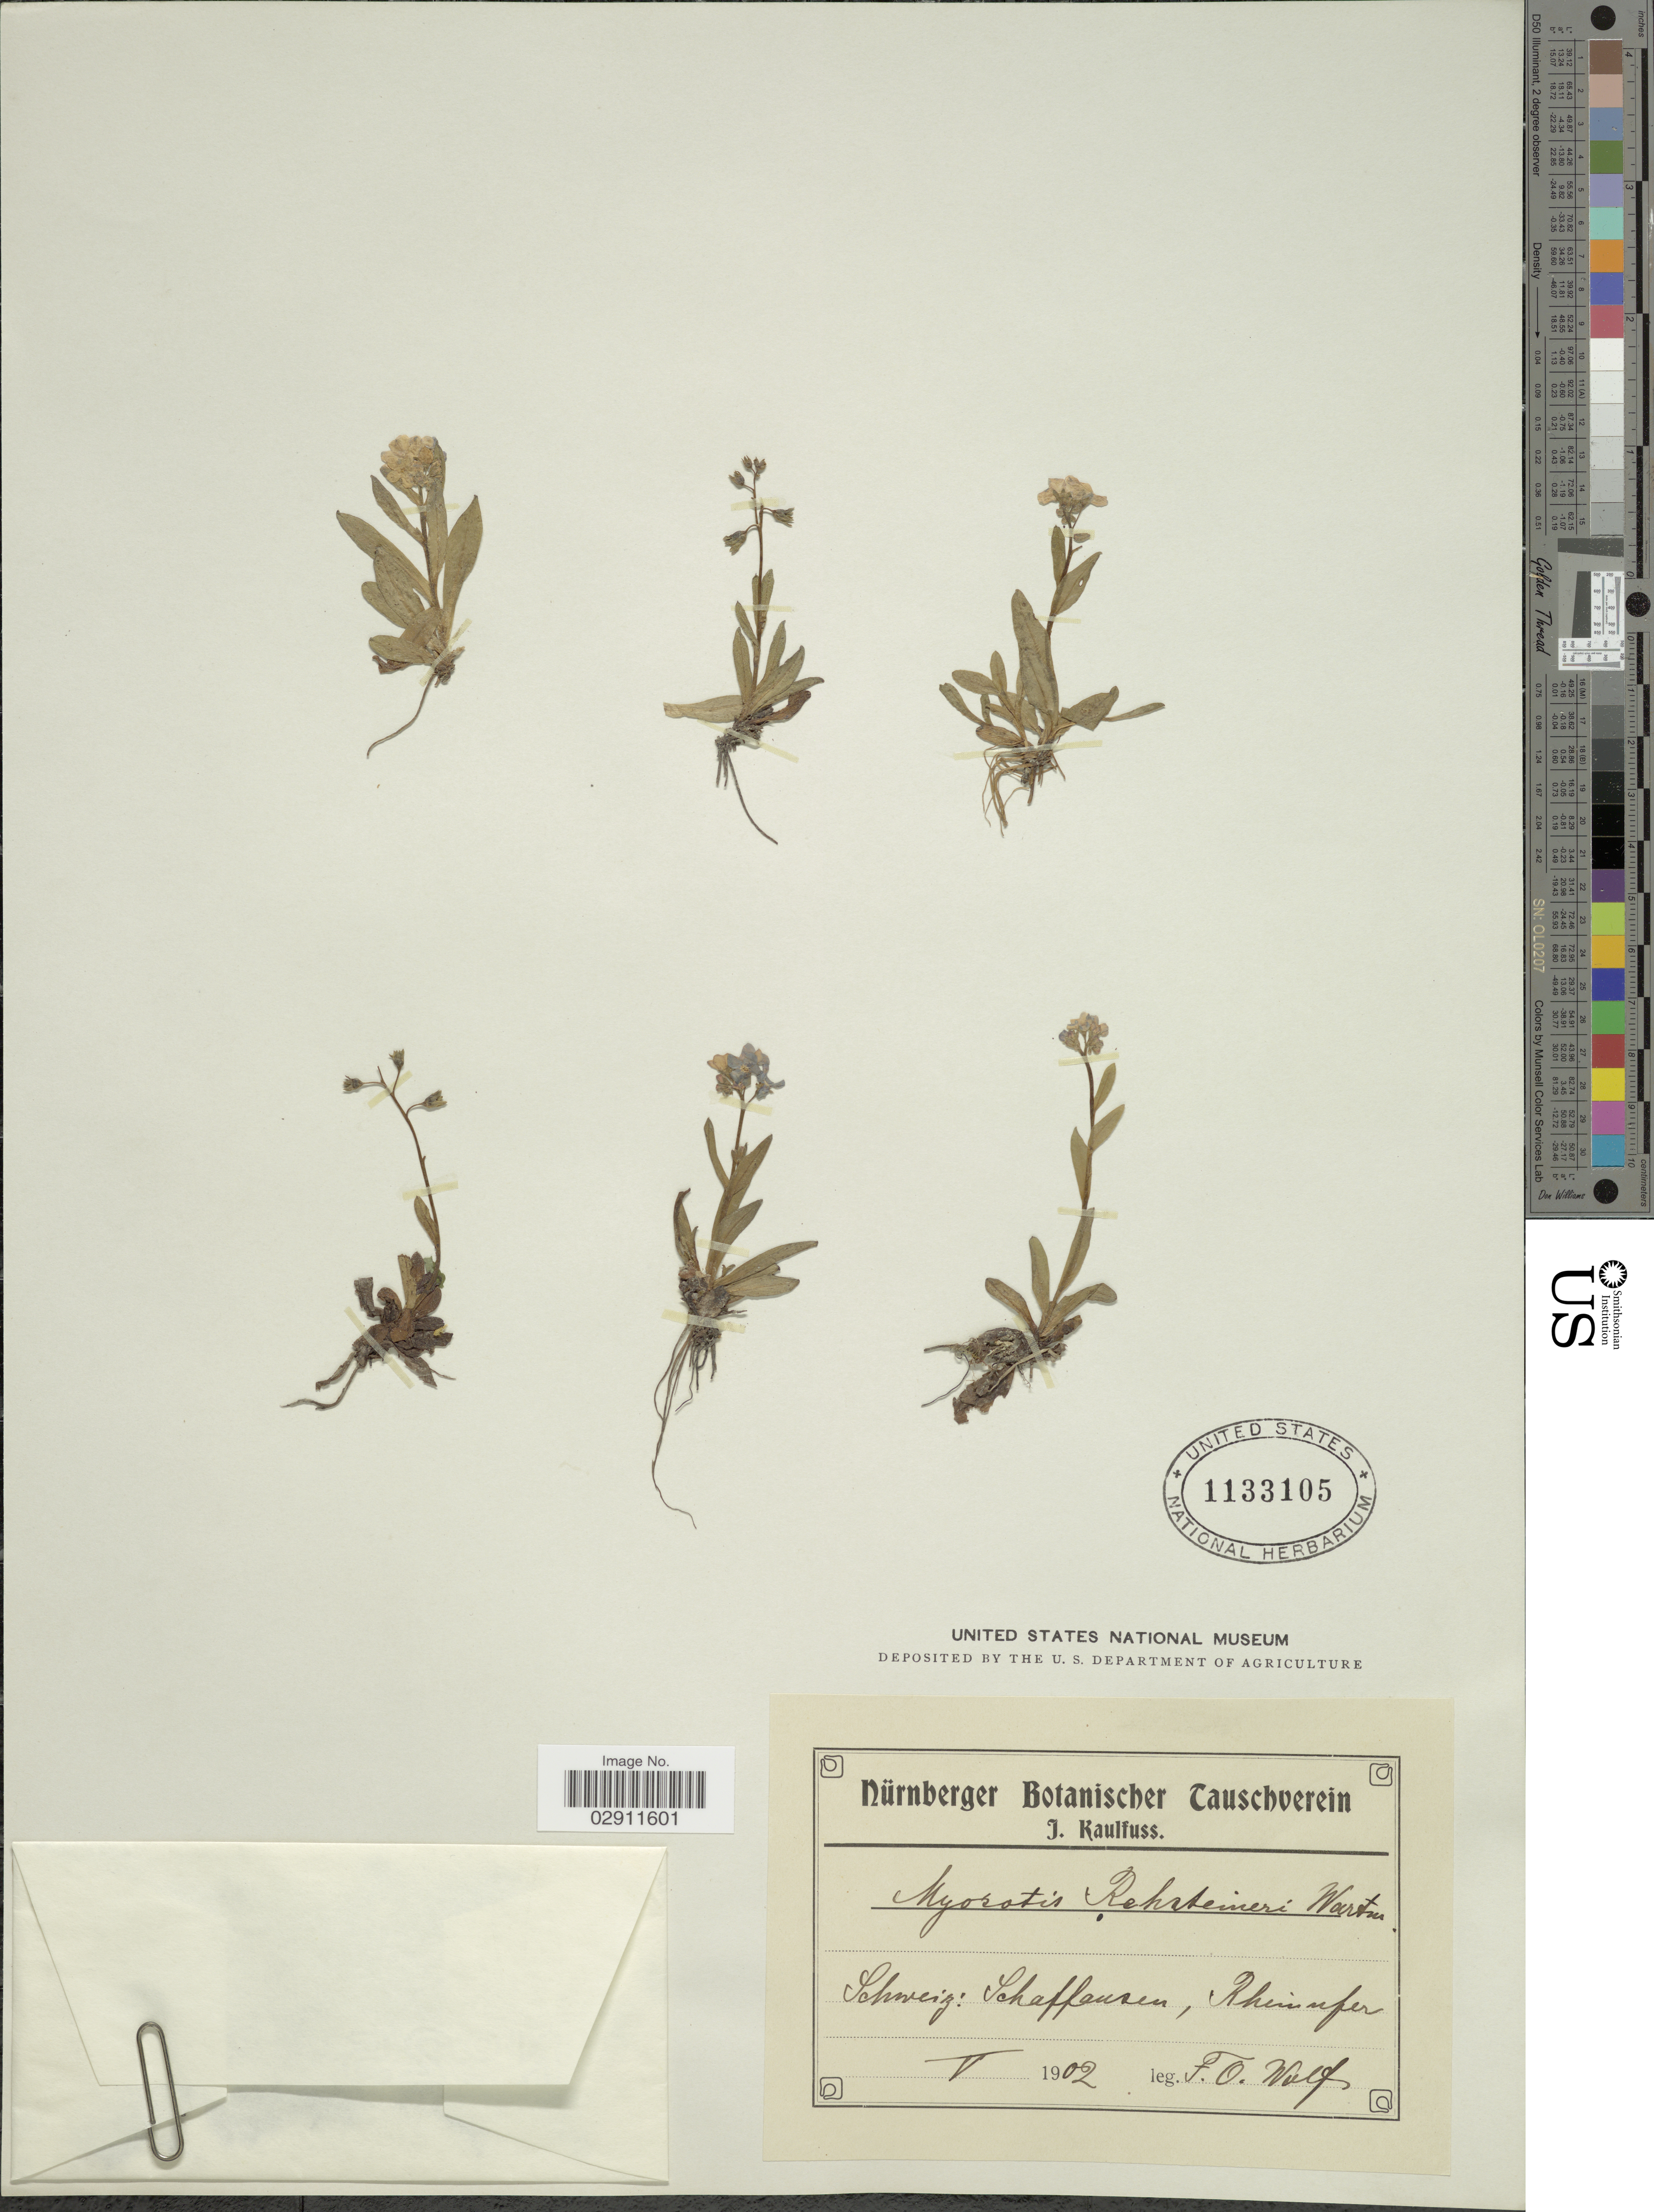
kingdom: Plantae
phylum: Tracheophyta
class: Magnoliopsida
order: Boraginales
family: Boraginaceae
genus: Myosotis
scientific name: Myosotis rehsteineri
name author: Wartm.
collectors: F. Wolf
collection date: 1902-05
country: Switzerland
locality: Schweiz: Schaffausen, Rheinufer.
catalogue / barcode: US 1133105